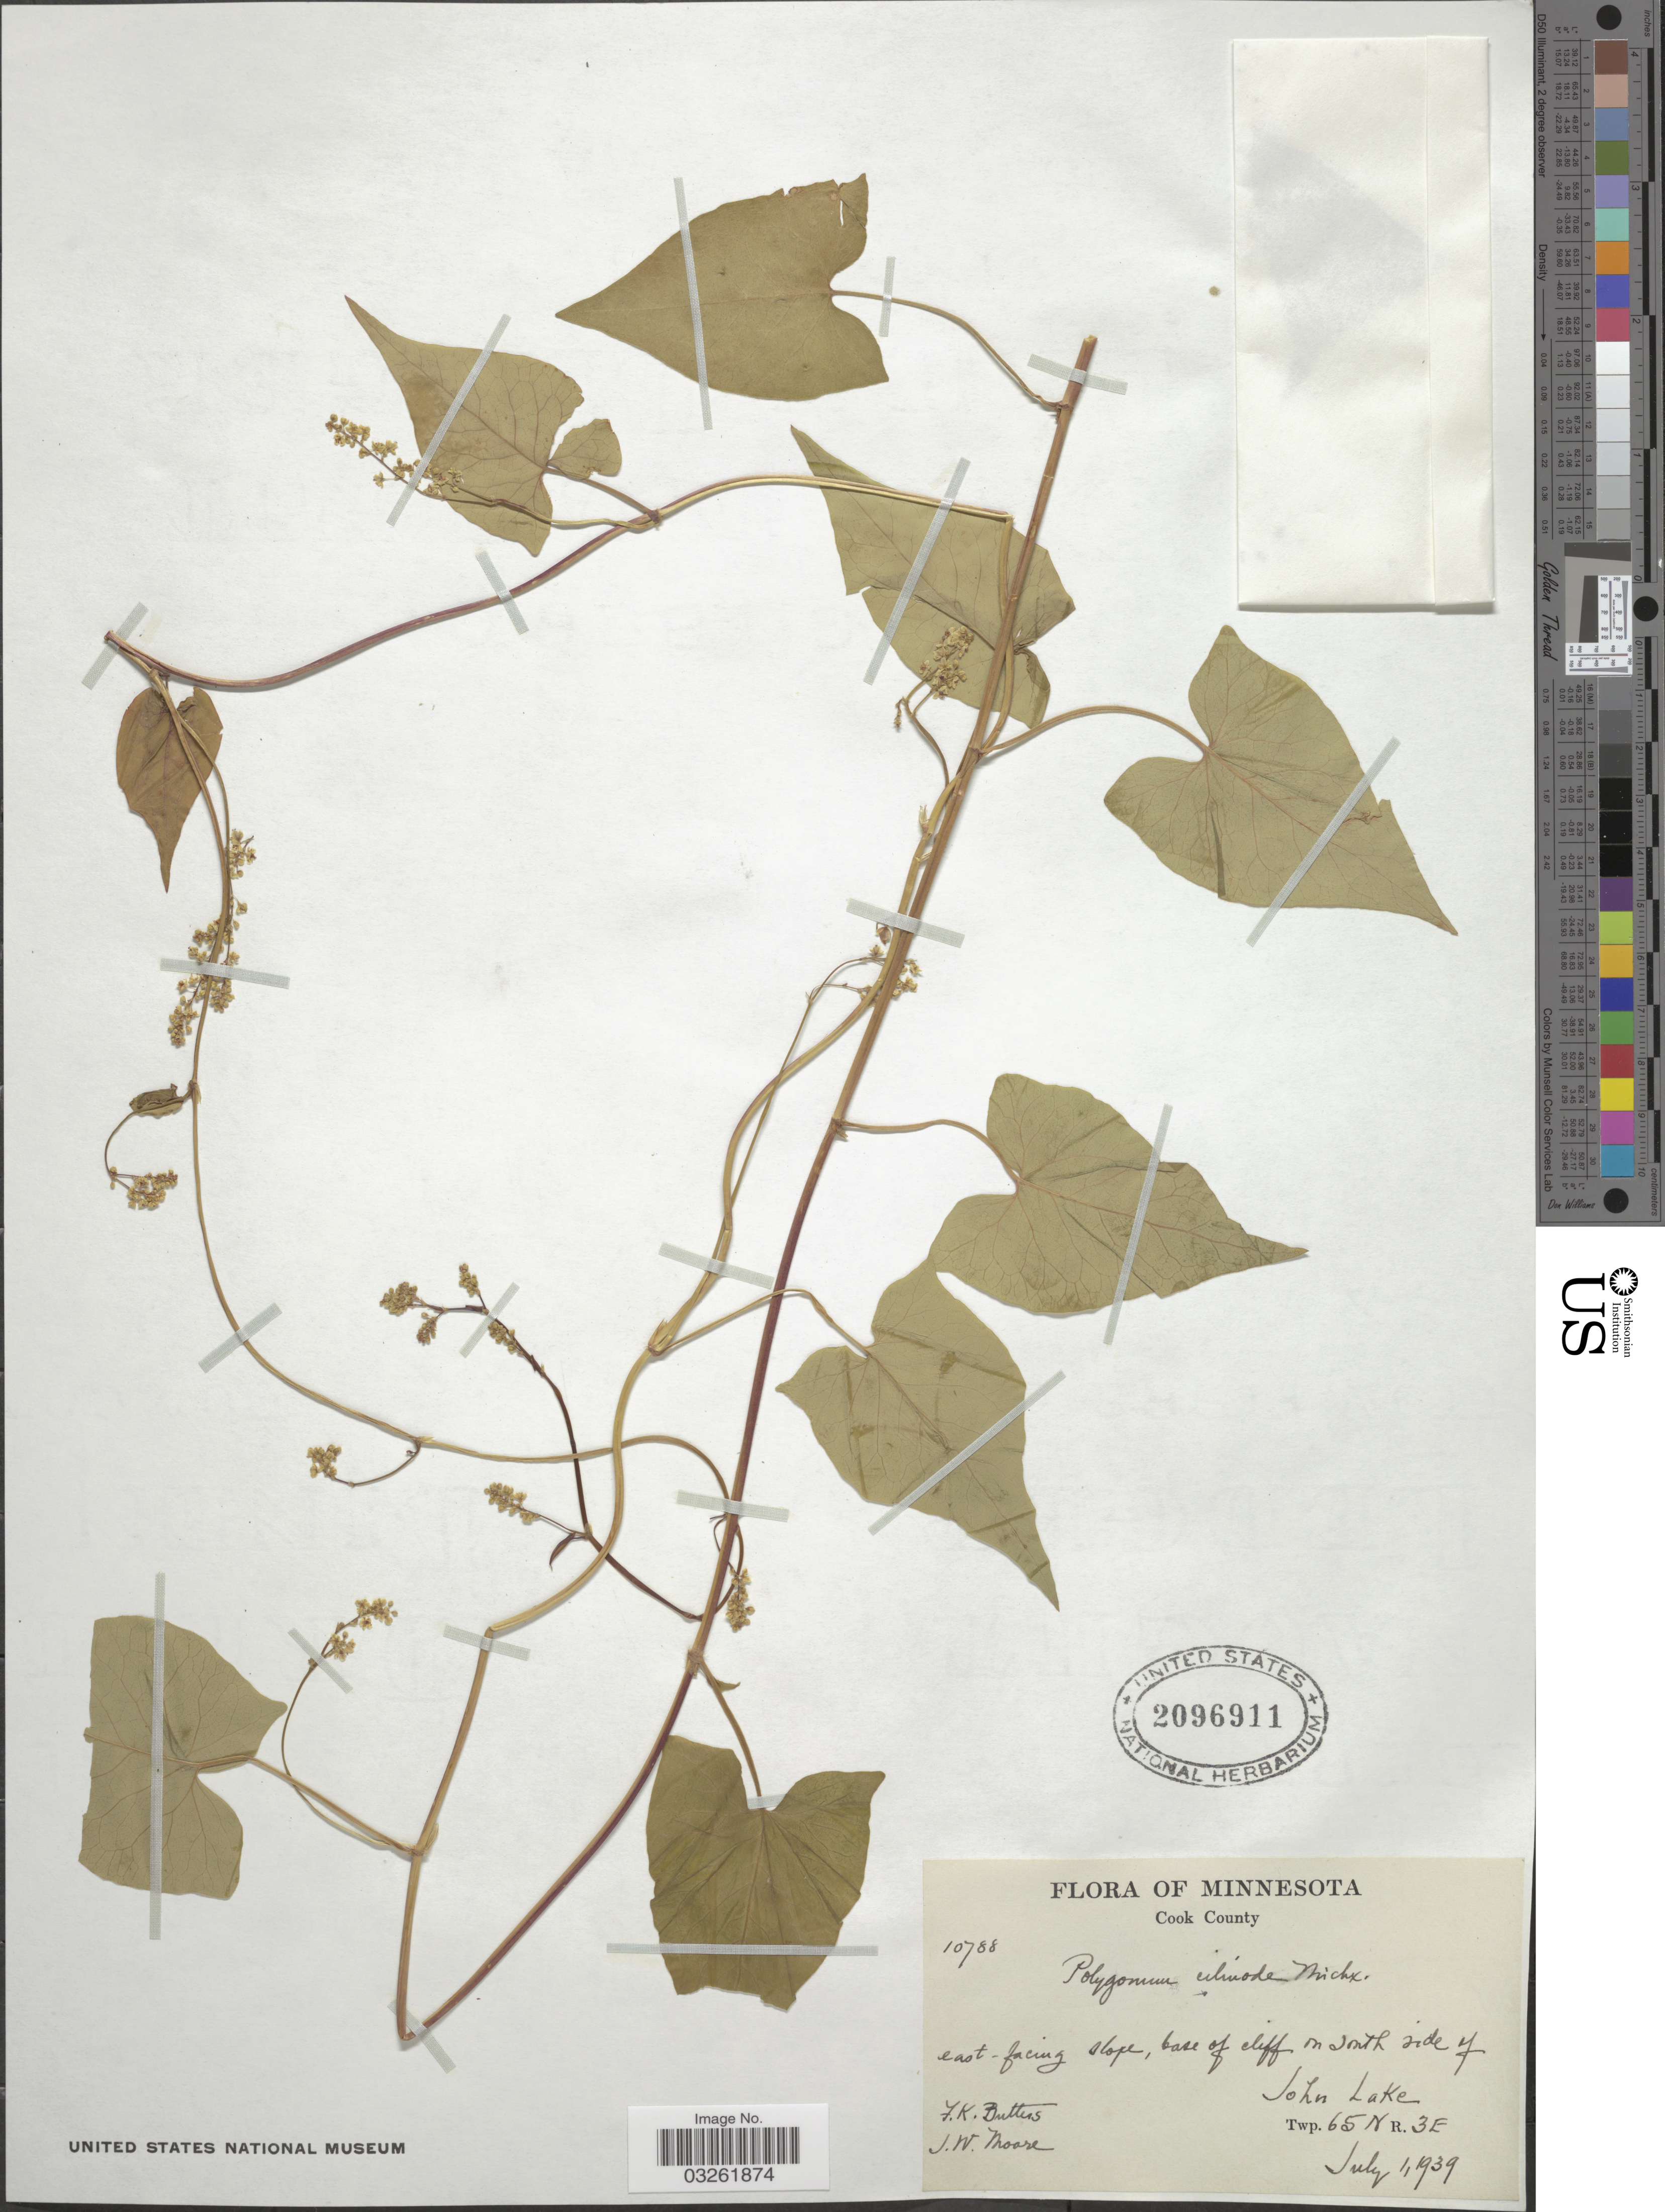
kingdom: Plantae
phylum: Tracheophyta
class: Magnoliopsida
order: Caryophyllales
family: Polygonaceae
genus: Fallopia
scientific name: Fallopia cilinodis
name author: (Michx.) Holub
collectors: F. K. Butters & J. Moore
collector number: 10788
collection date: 1939-07-01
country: United States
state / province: Minnesota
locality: Cook County. East-facing slope, base of cliff on South side of John Lake. Twp. 65 N. R. 3E.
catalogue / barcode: US 2096911